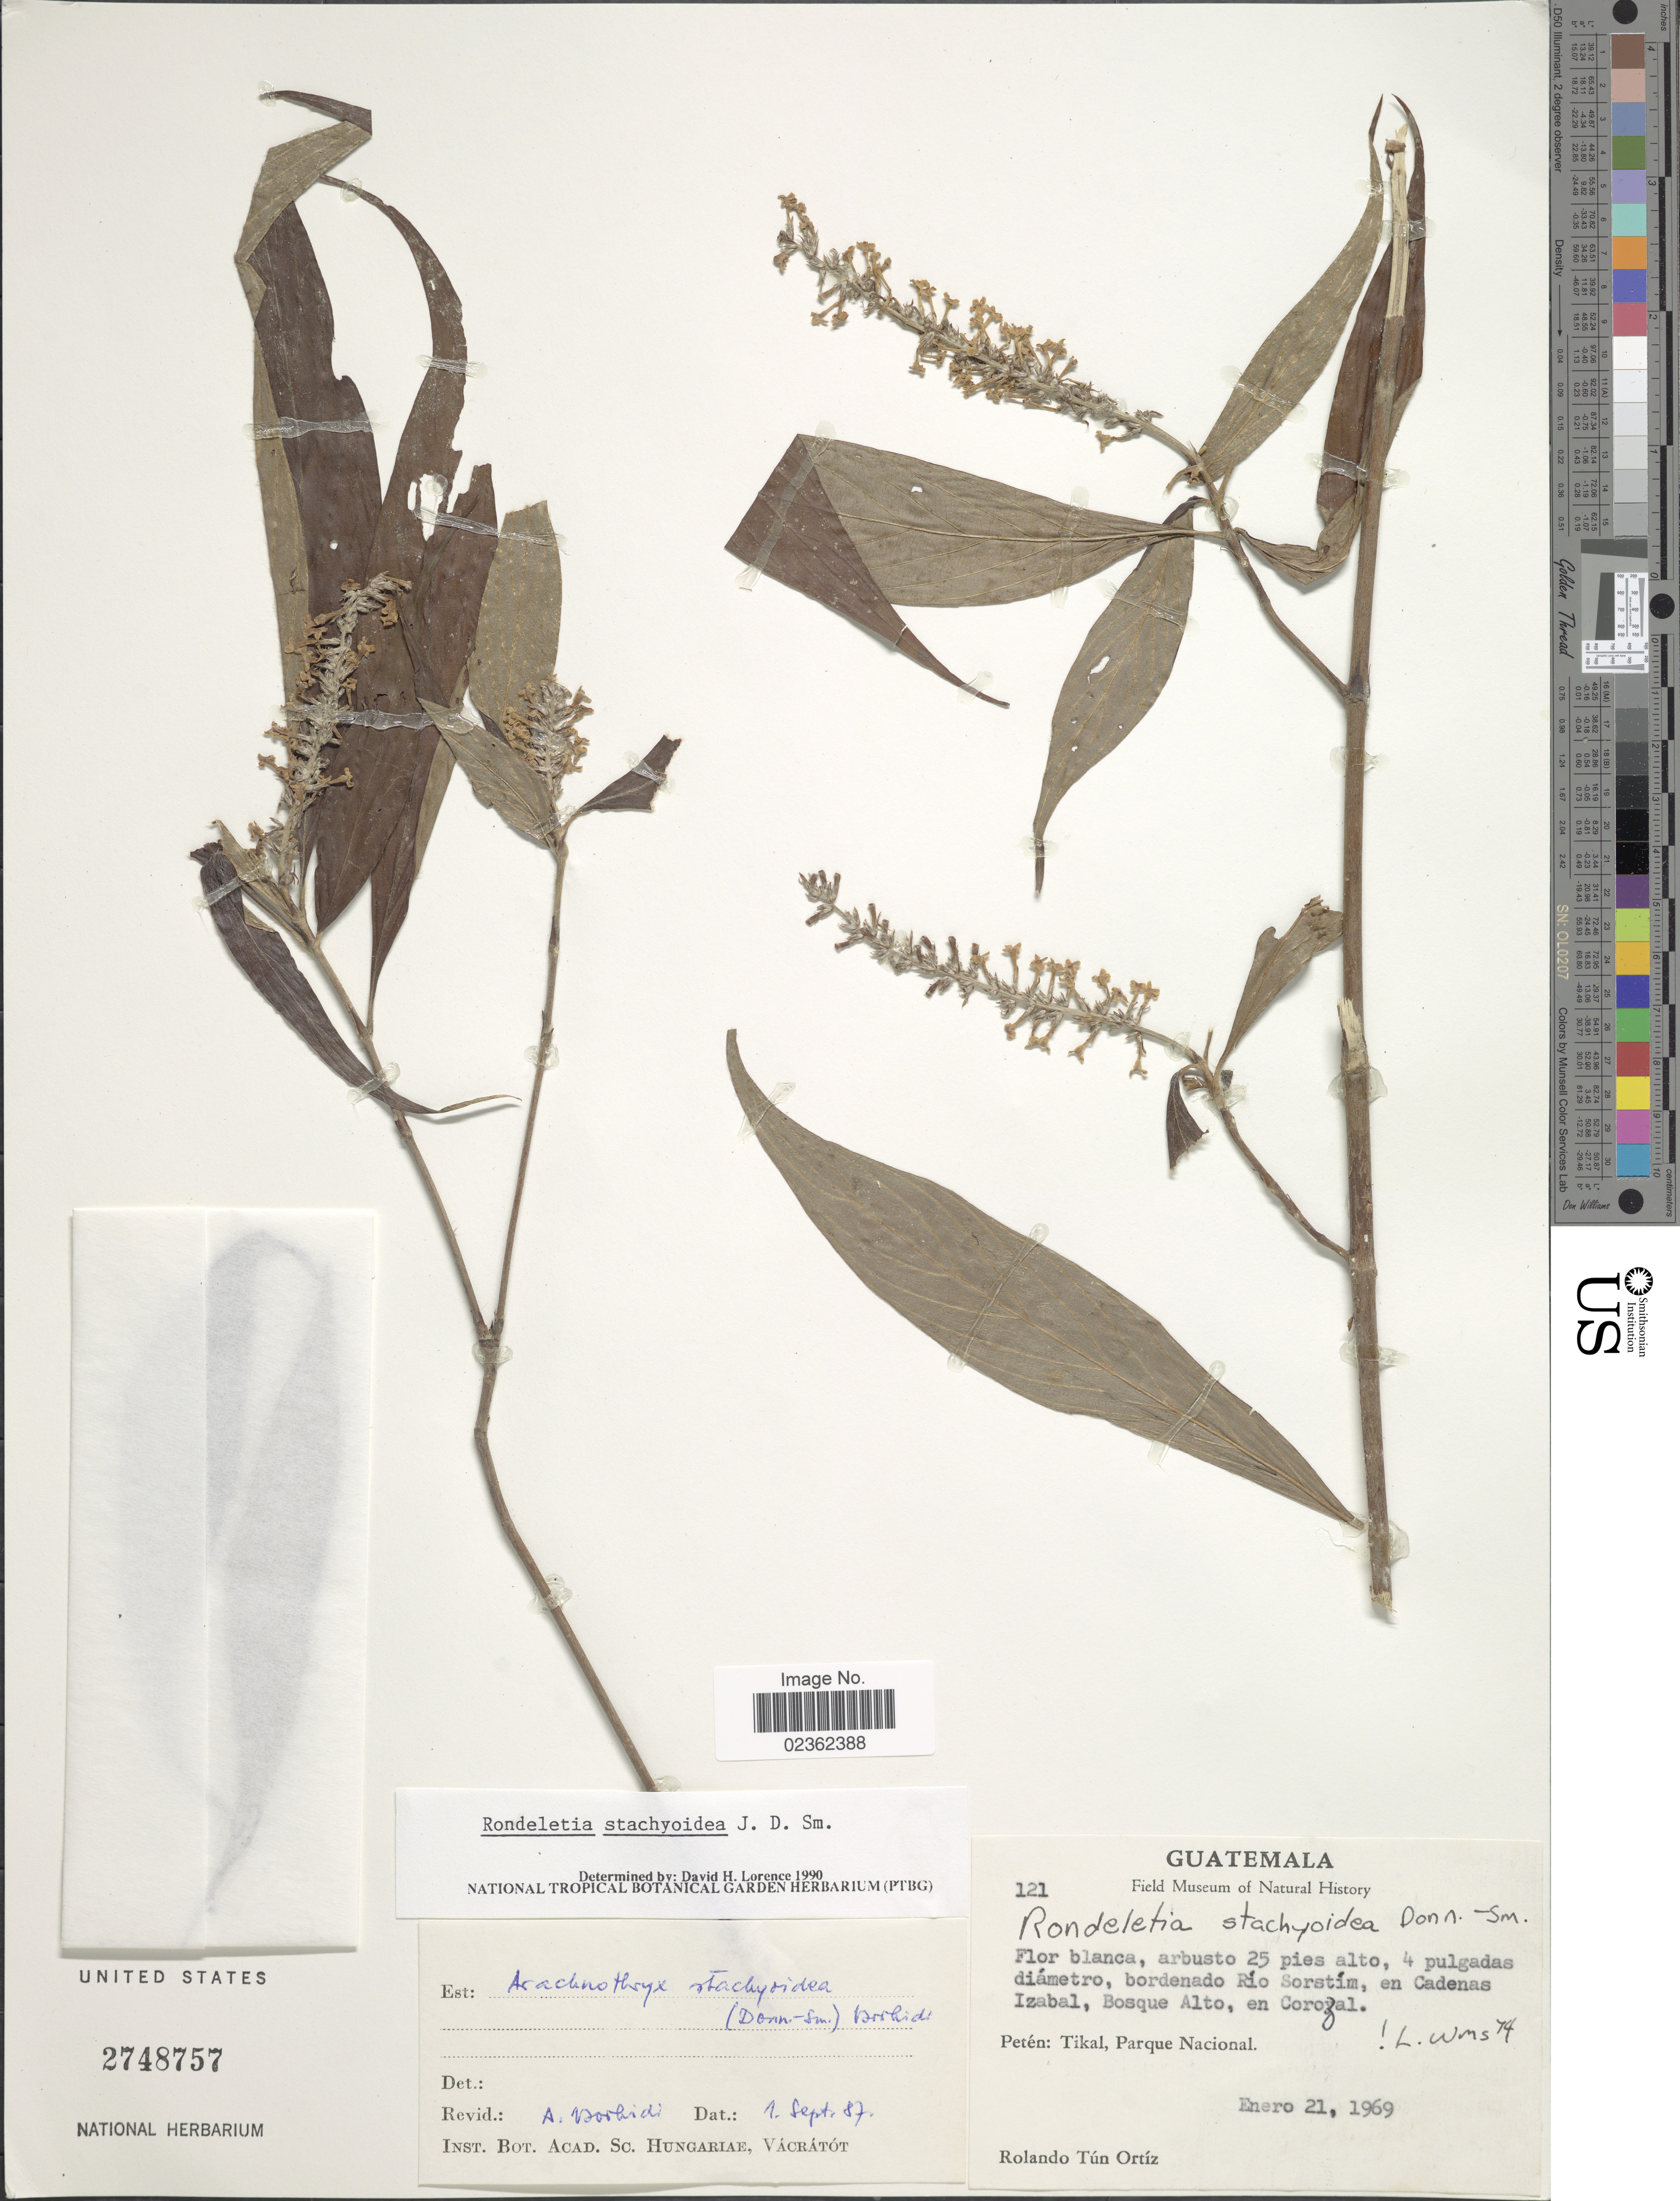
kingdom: Plantae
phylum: Tracheophyta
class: Magnoliopsida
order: Gentianales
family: Rubiaceae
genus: Arachnothryx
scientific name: Arachnothryx stachyoidea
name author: (Donn. Sm.) Borhidi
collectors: R. T. Ortíz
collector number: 121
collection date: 1969-01-21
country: Guatemala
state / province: El Petén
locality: Peten: Tikal, Parque Nacional, bordenado Rio Sorstim, en Cadenas Izabal, Bosque Alto, en Corozal.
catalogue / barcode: US 2748757